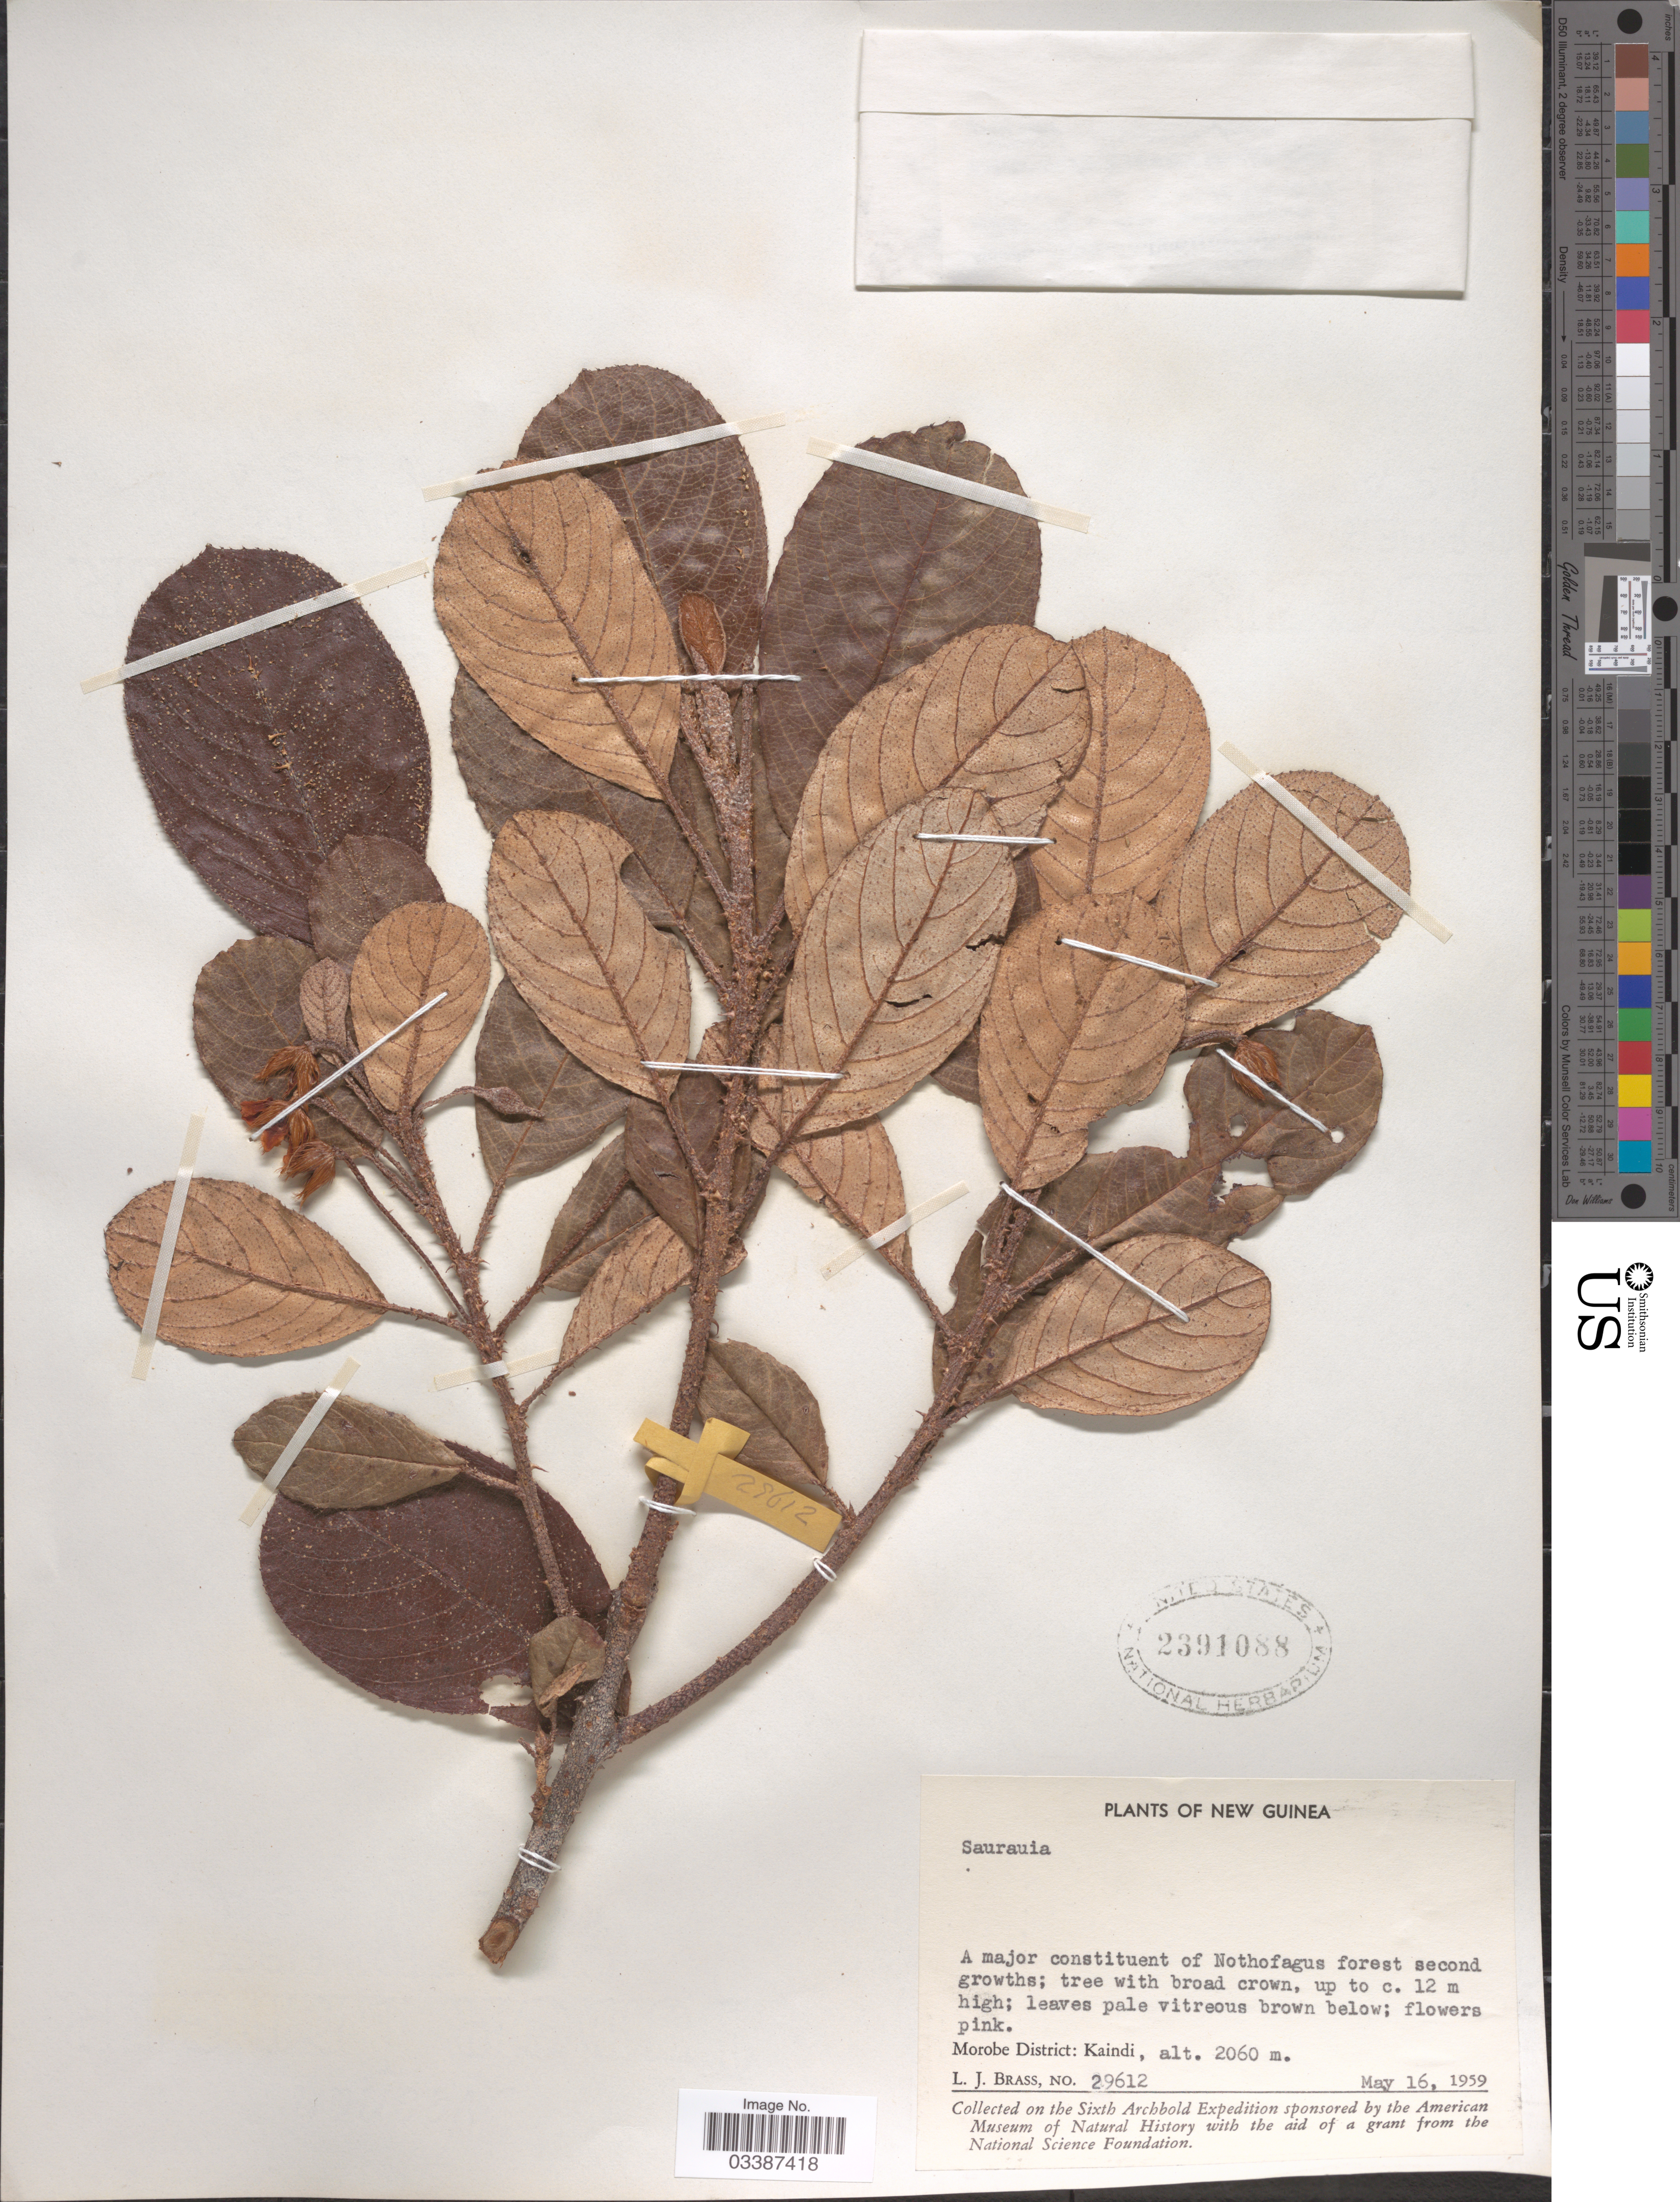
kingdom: Plantae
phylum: Tracheophyta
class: Magnoliopsida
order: Ericales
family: Actinidiaceae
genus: Saurauia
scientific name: Saurauia sp.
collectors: L. J. Brass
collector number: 29612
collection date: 1959-05-16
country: Papua New Guinea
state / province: Morobe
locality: New Guinea. Morobe District: Kaindi.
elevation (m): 2060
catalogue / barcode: US 2391088